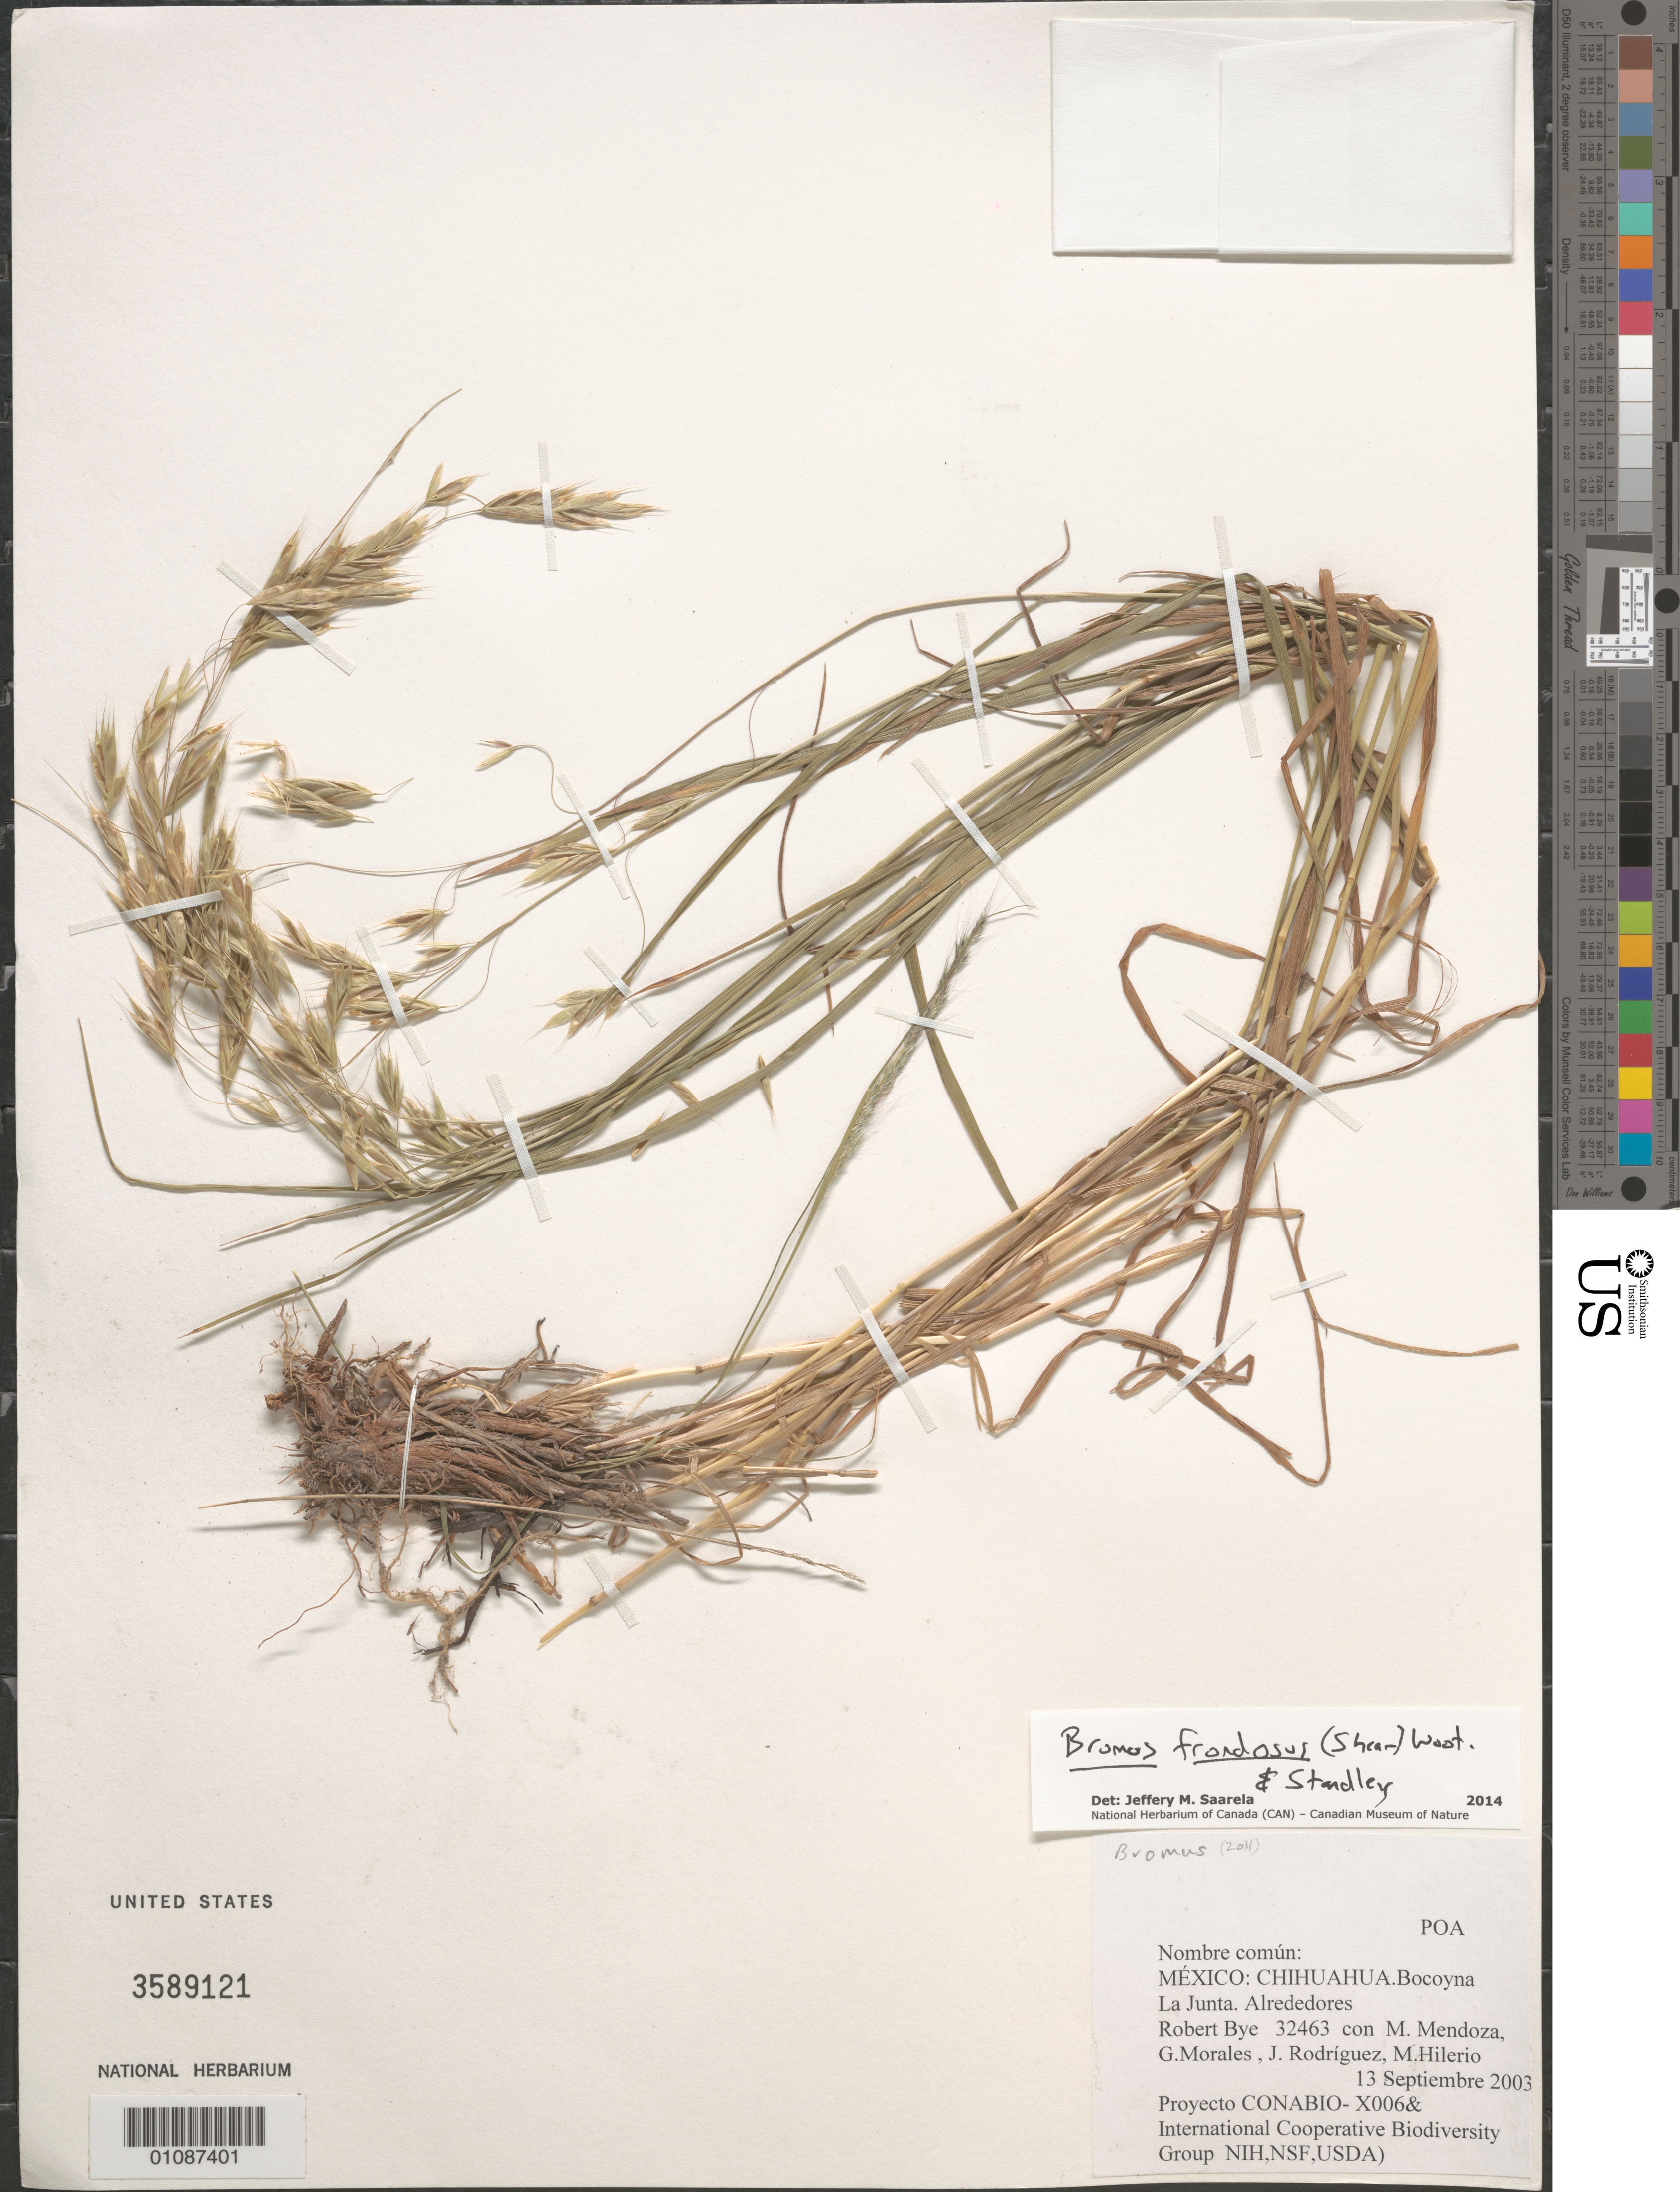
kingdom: Plantae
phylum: Tracheophyta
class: Liliopsida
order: Poales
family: Poaceae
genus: Bromus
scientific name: Bromus frondosus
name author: (Shear) Wooton & Standl.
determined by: Saarela, J. M., (CAN), Canadian Museum of Nature (CANADA)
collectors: R. A. Bye, M. Mendoza Garcia, G. Morales, J. Rodríguez & M. Hilerio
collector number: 32463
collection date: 2003-09-13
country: Mexico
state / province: Chihuahua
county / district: Bocoyna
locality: La Junta, Alrededores.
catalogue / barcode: US 3589121